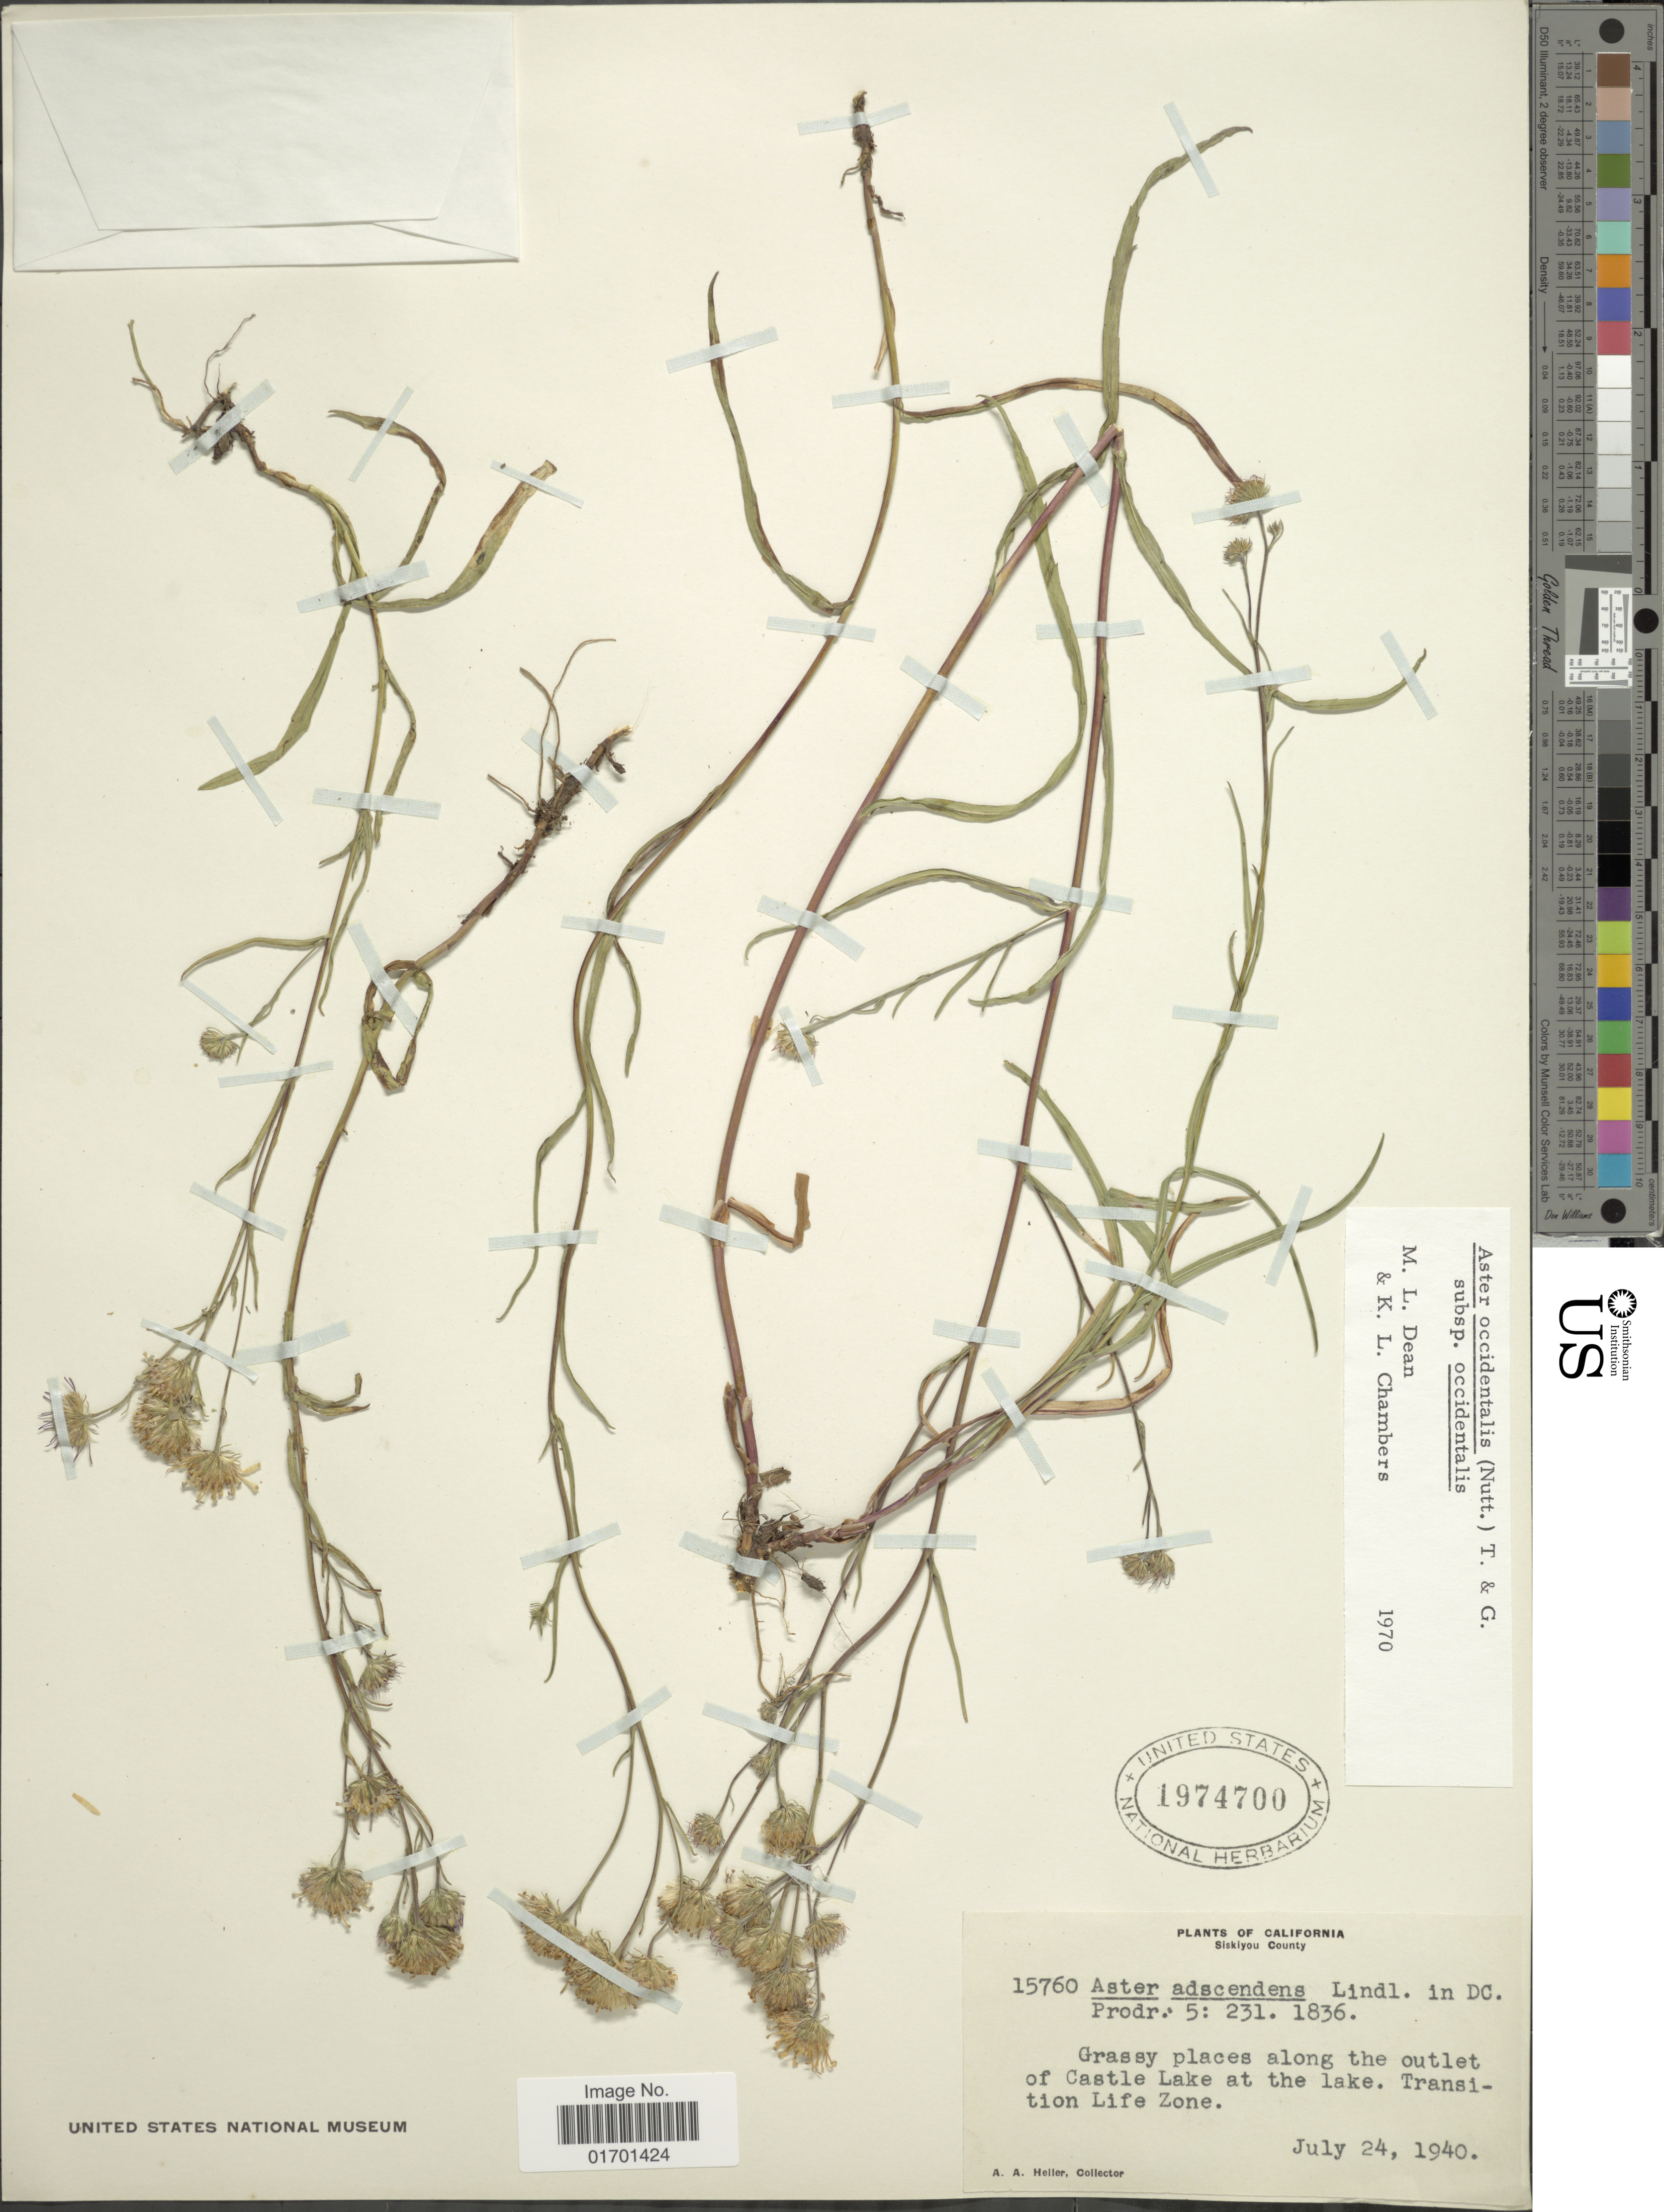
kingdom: Plantae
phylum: Tracheophyta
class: Magnoliopsida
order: Asterales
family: Asteraceae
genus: Symphyotrichum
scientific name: Symphyotrichum spathulatum var. spathulatum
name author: (Lindl.) G.L. Nesom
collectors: A. A. Heller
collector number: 15760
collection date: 1940-07-24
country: United States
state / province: California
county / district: Siskiyou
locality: Siskiyou County, Grass places along the outlet of Castle Lake at the lake. Transition Life Zone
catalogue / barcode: US 1974700